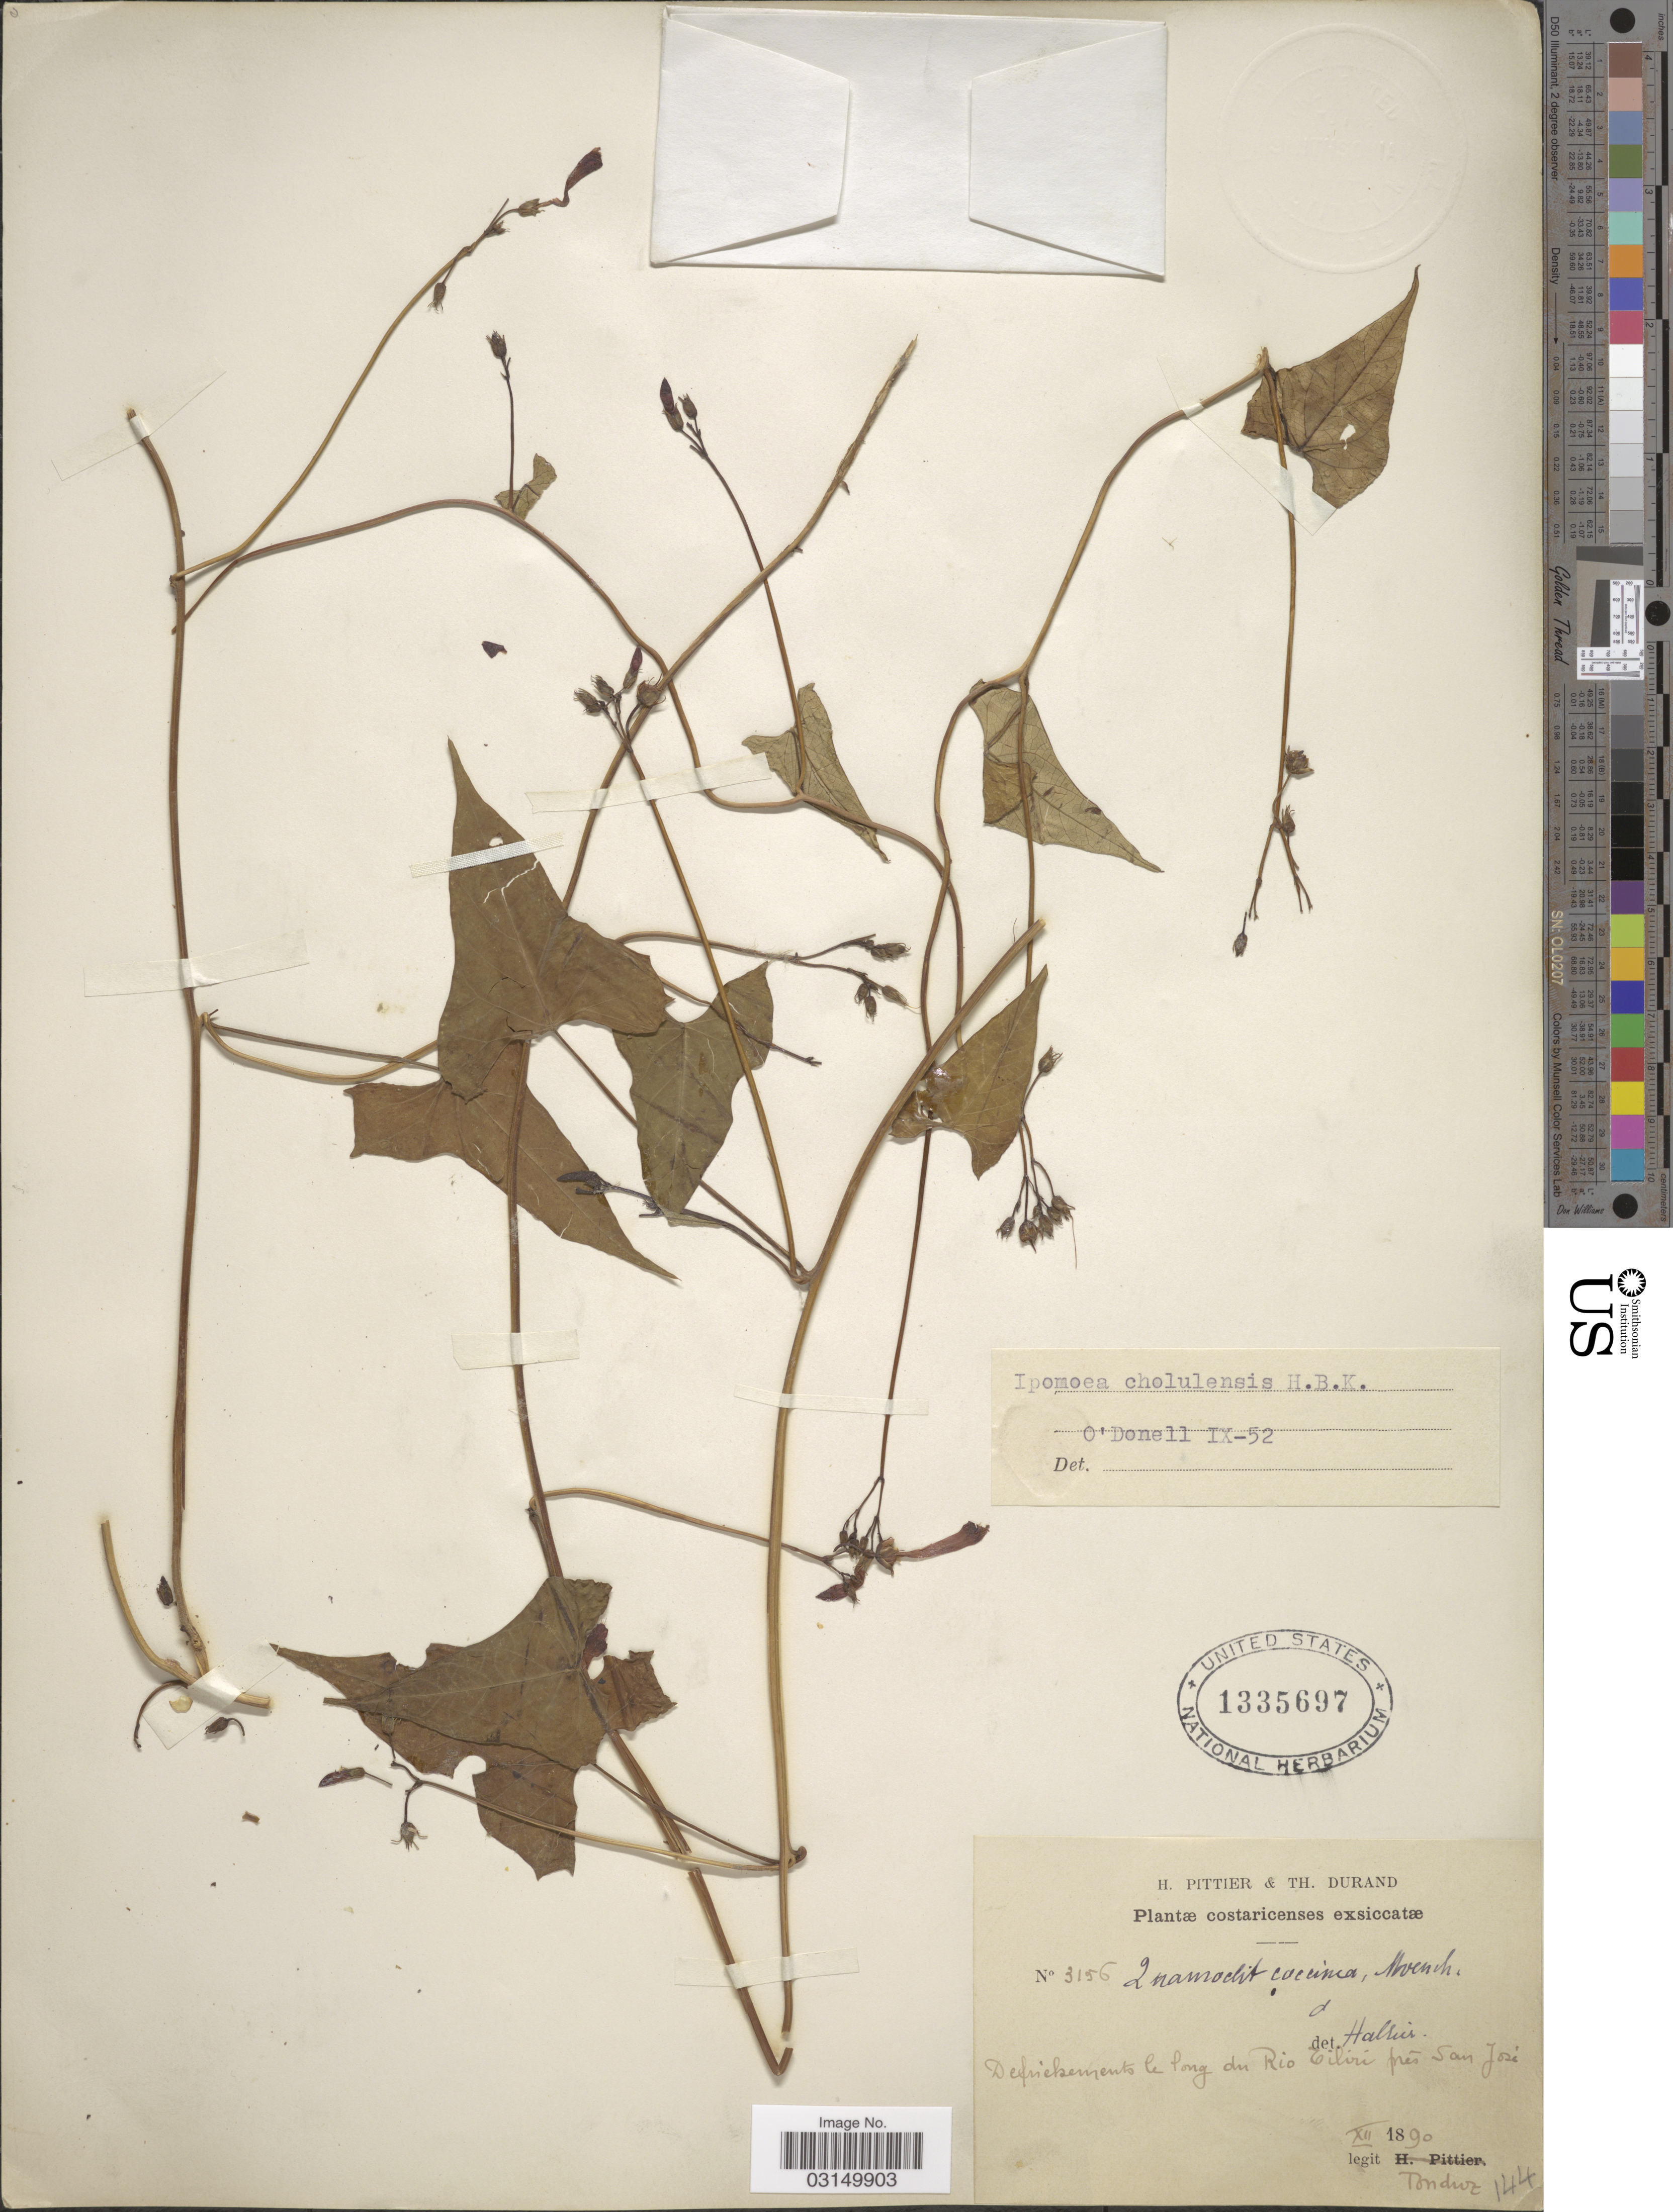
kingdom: Plantae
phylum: Tracheophyta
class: Magnoliopsida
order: Solanales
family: Convolvulaceae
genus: Ipomoea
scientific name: Ipomoea cholulensis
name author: Kunth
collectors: Tonduz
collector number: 3156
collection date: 1890-12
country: Costa Rica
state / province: San José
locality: Defriebements le long du Rio Tiribi prés San José.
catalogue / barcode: US 1335697